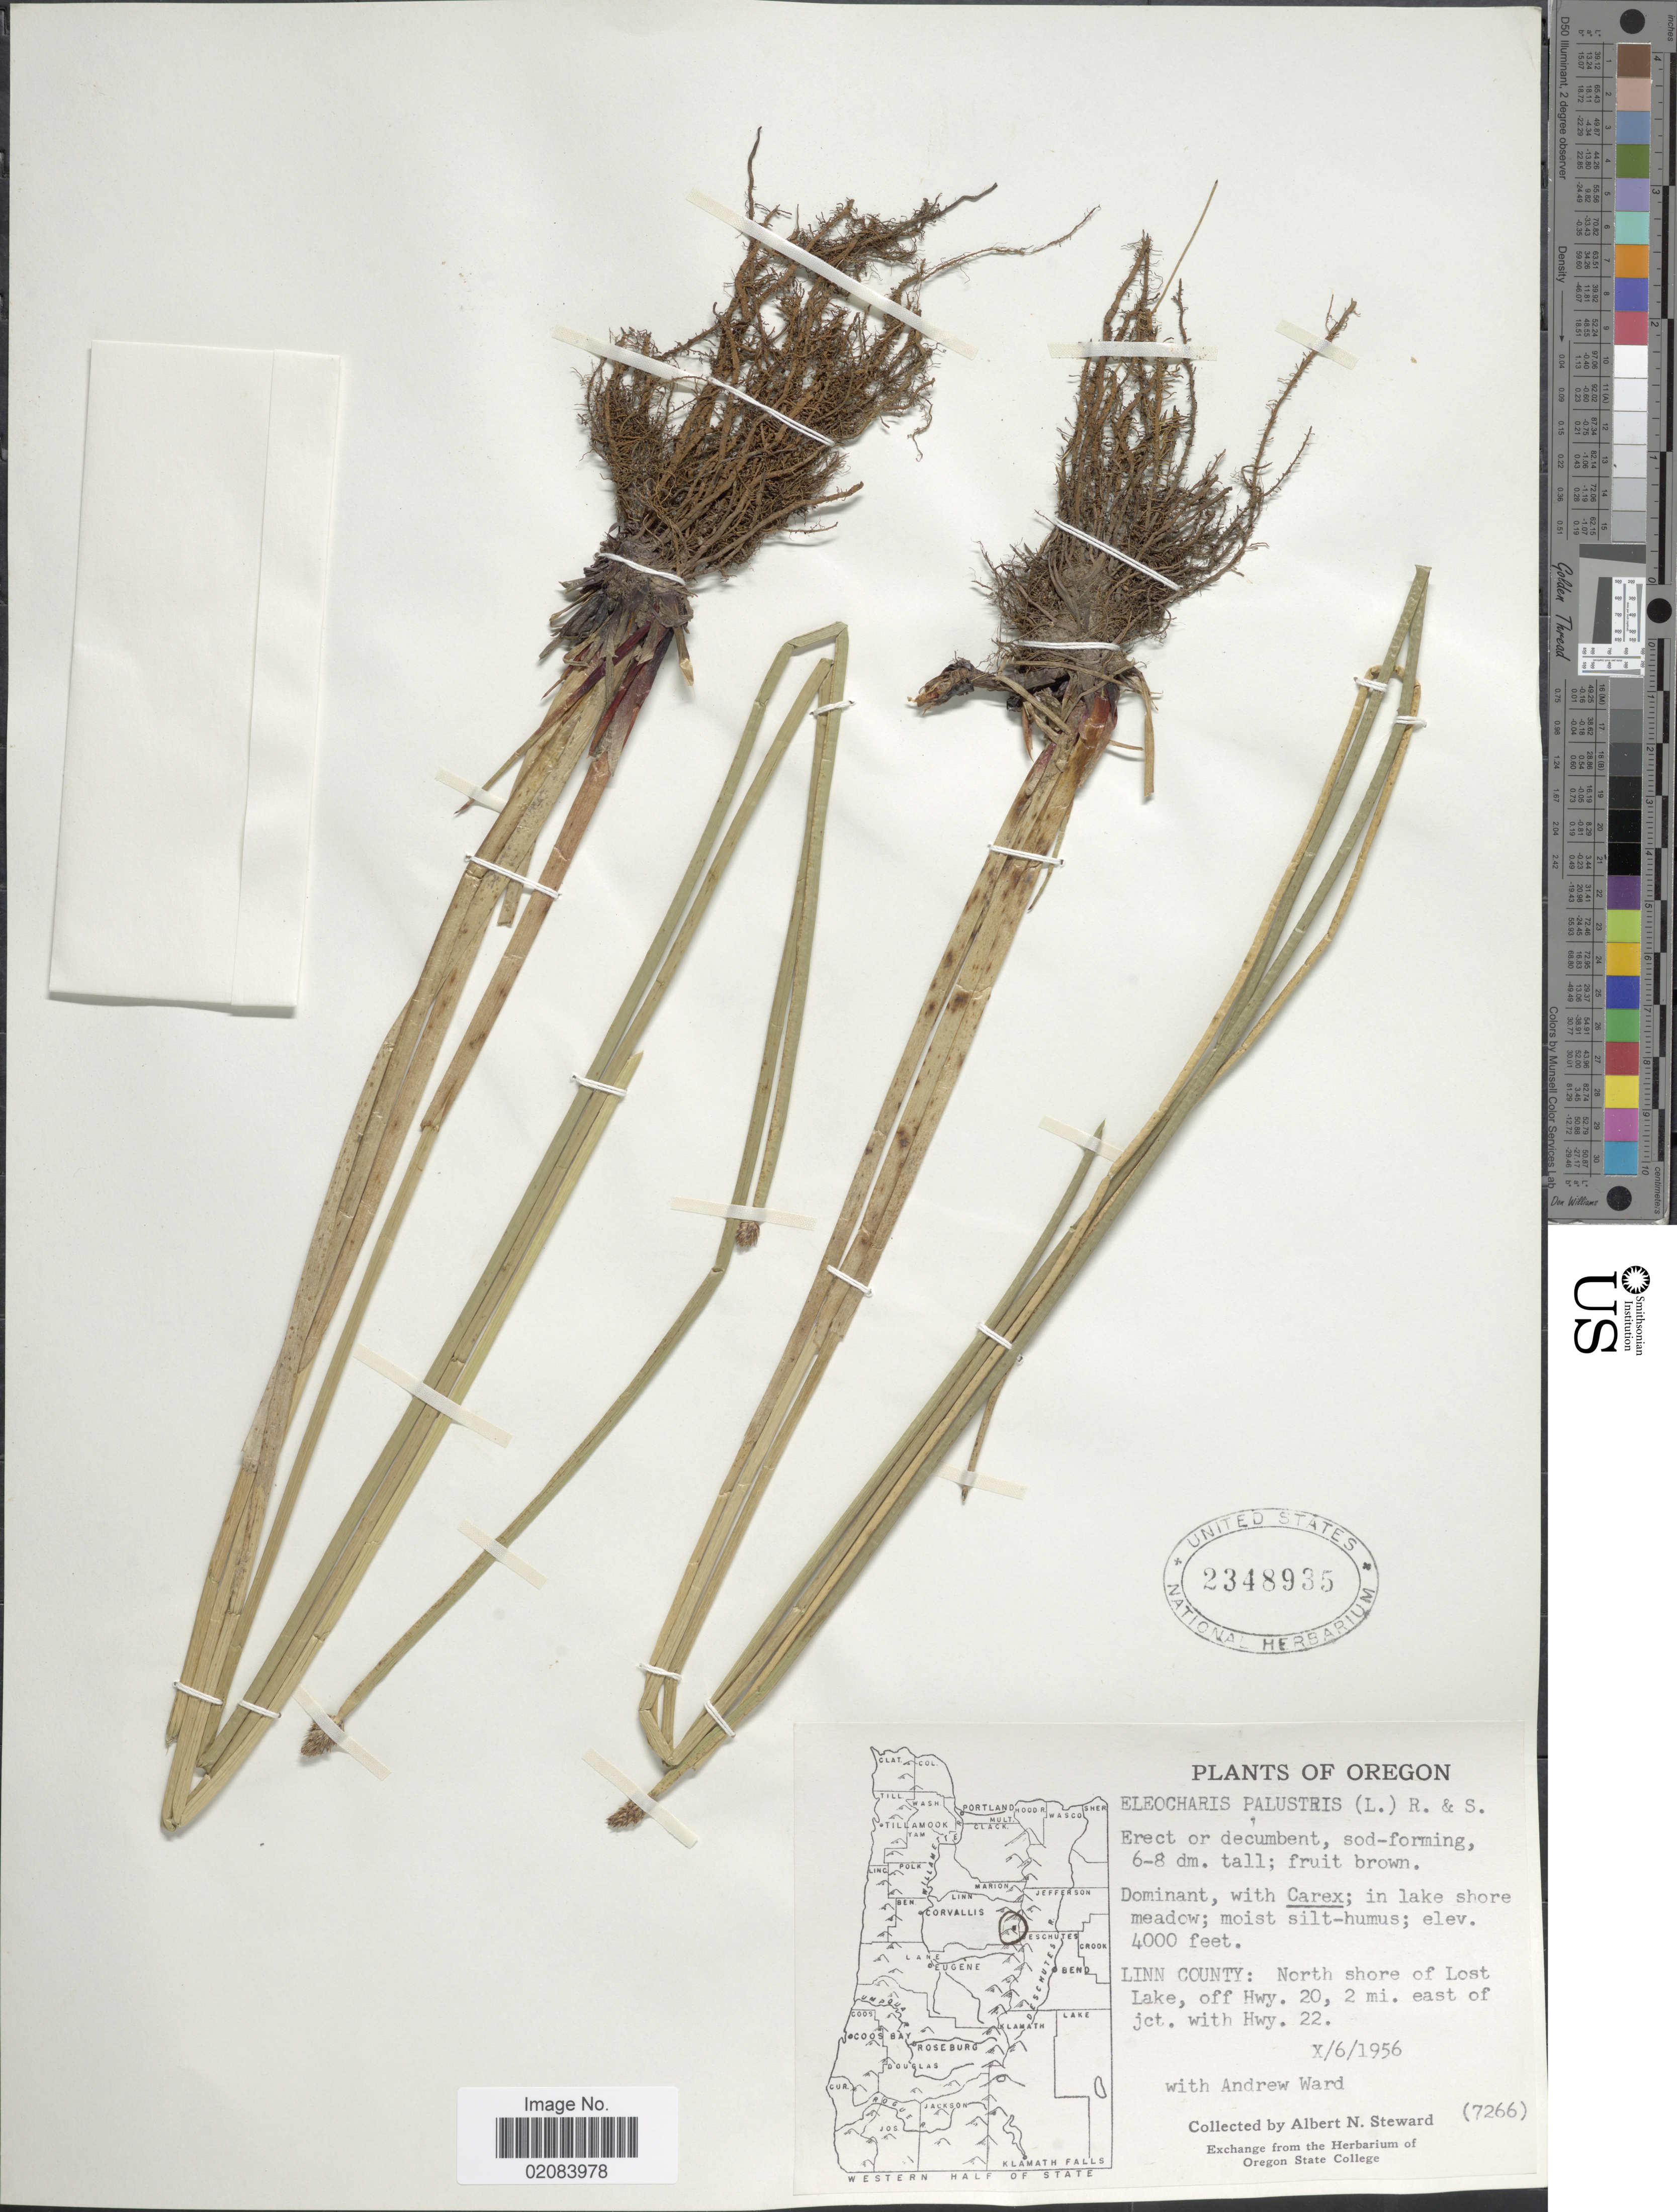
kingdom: Plantae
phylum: Tracheophyta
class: Liliopsida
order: Poales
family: Cyperaceae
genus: Eleocharis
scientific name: Eleocharis palustris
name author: (L.) Roem. & Schult.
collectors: A. N. Steward & A. Ward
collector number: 7266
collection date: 1956-10-06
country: United States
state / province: Oregon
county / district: Linn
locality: Oregon, Linn County: North shore of Lost Lake, off Hwy. 20, 2 mi. east of jct. with Hwy. 22.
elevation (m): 1219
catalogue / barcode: US 2348935